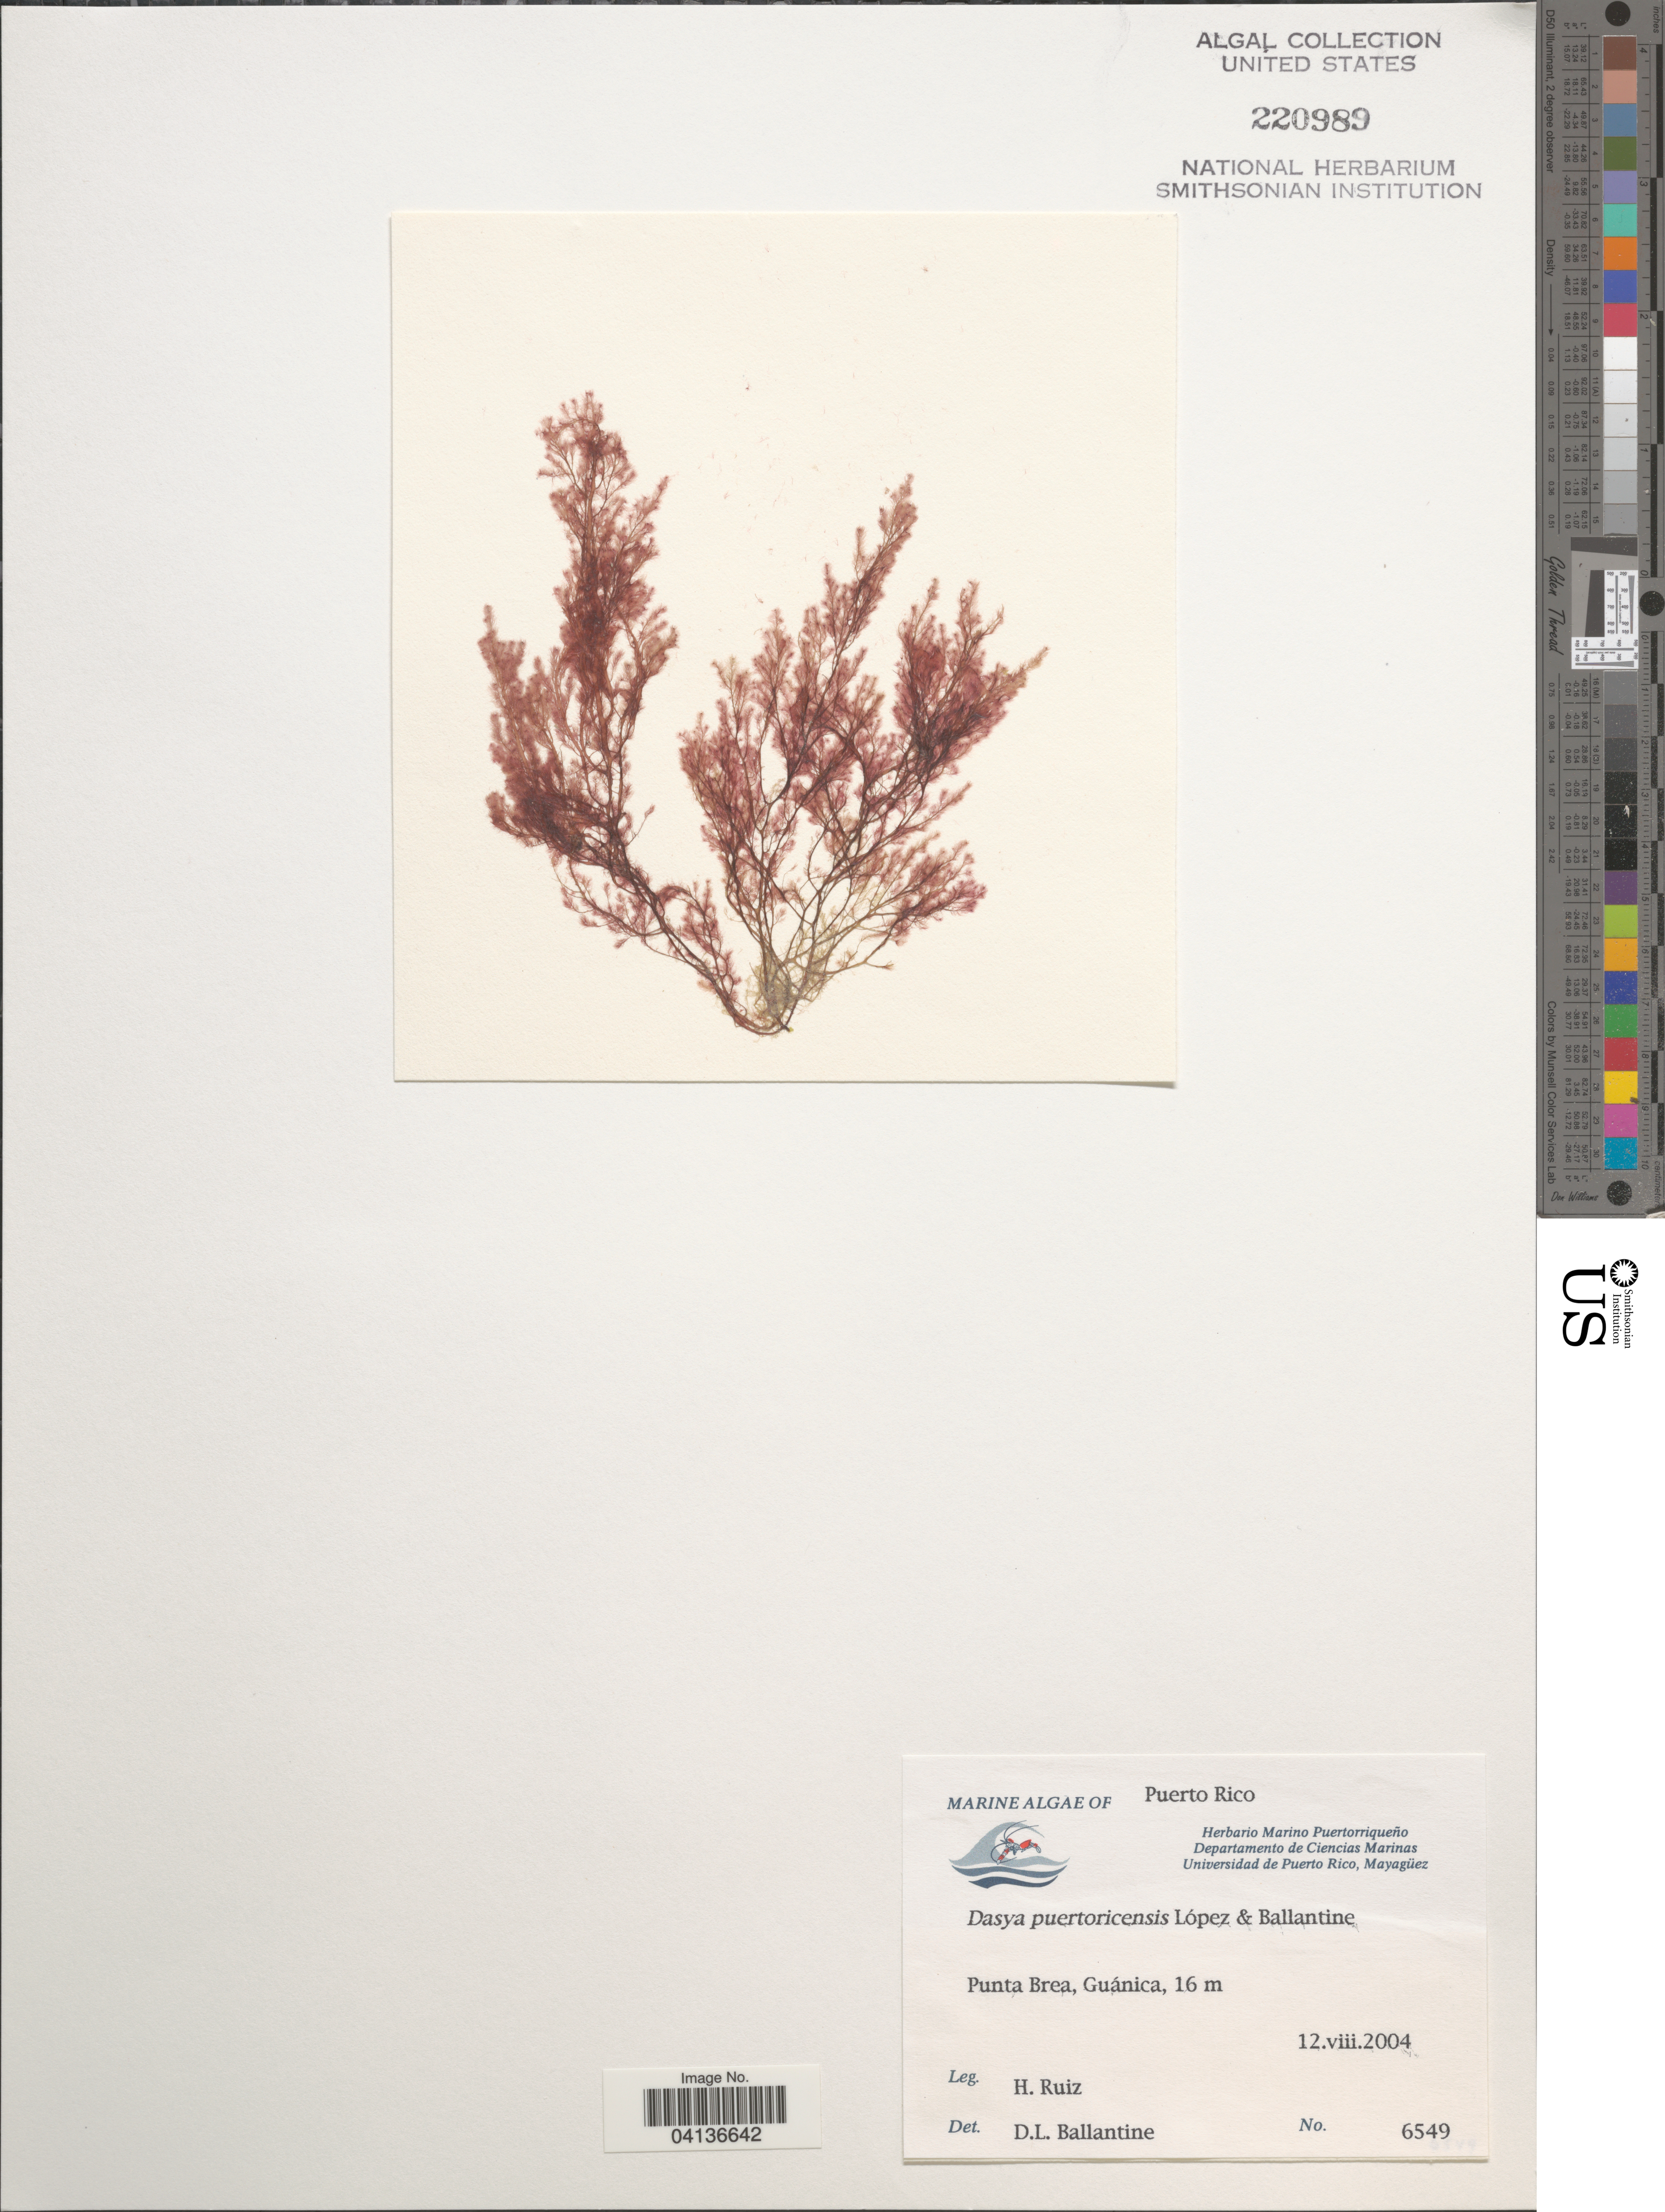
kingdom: Plantae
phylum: Rhodophyta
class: Florideophyceae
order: Ceramiales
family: Dasyaceae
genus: Dasya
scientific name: Dasya puertoricensis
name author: Lopez-Pinero & D.L. Ballant.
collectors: H. Ruiz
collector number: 6549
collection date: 2004-08-12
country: Puerto Rico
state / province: Guánica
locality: Punta Brea.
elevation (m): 16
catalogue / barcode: US 220989